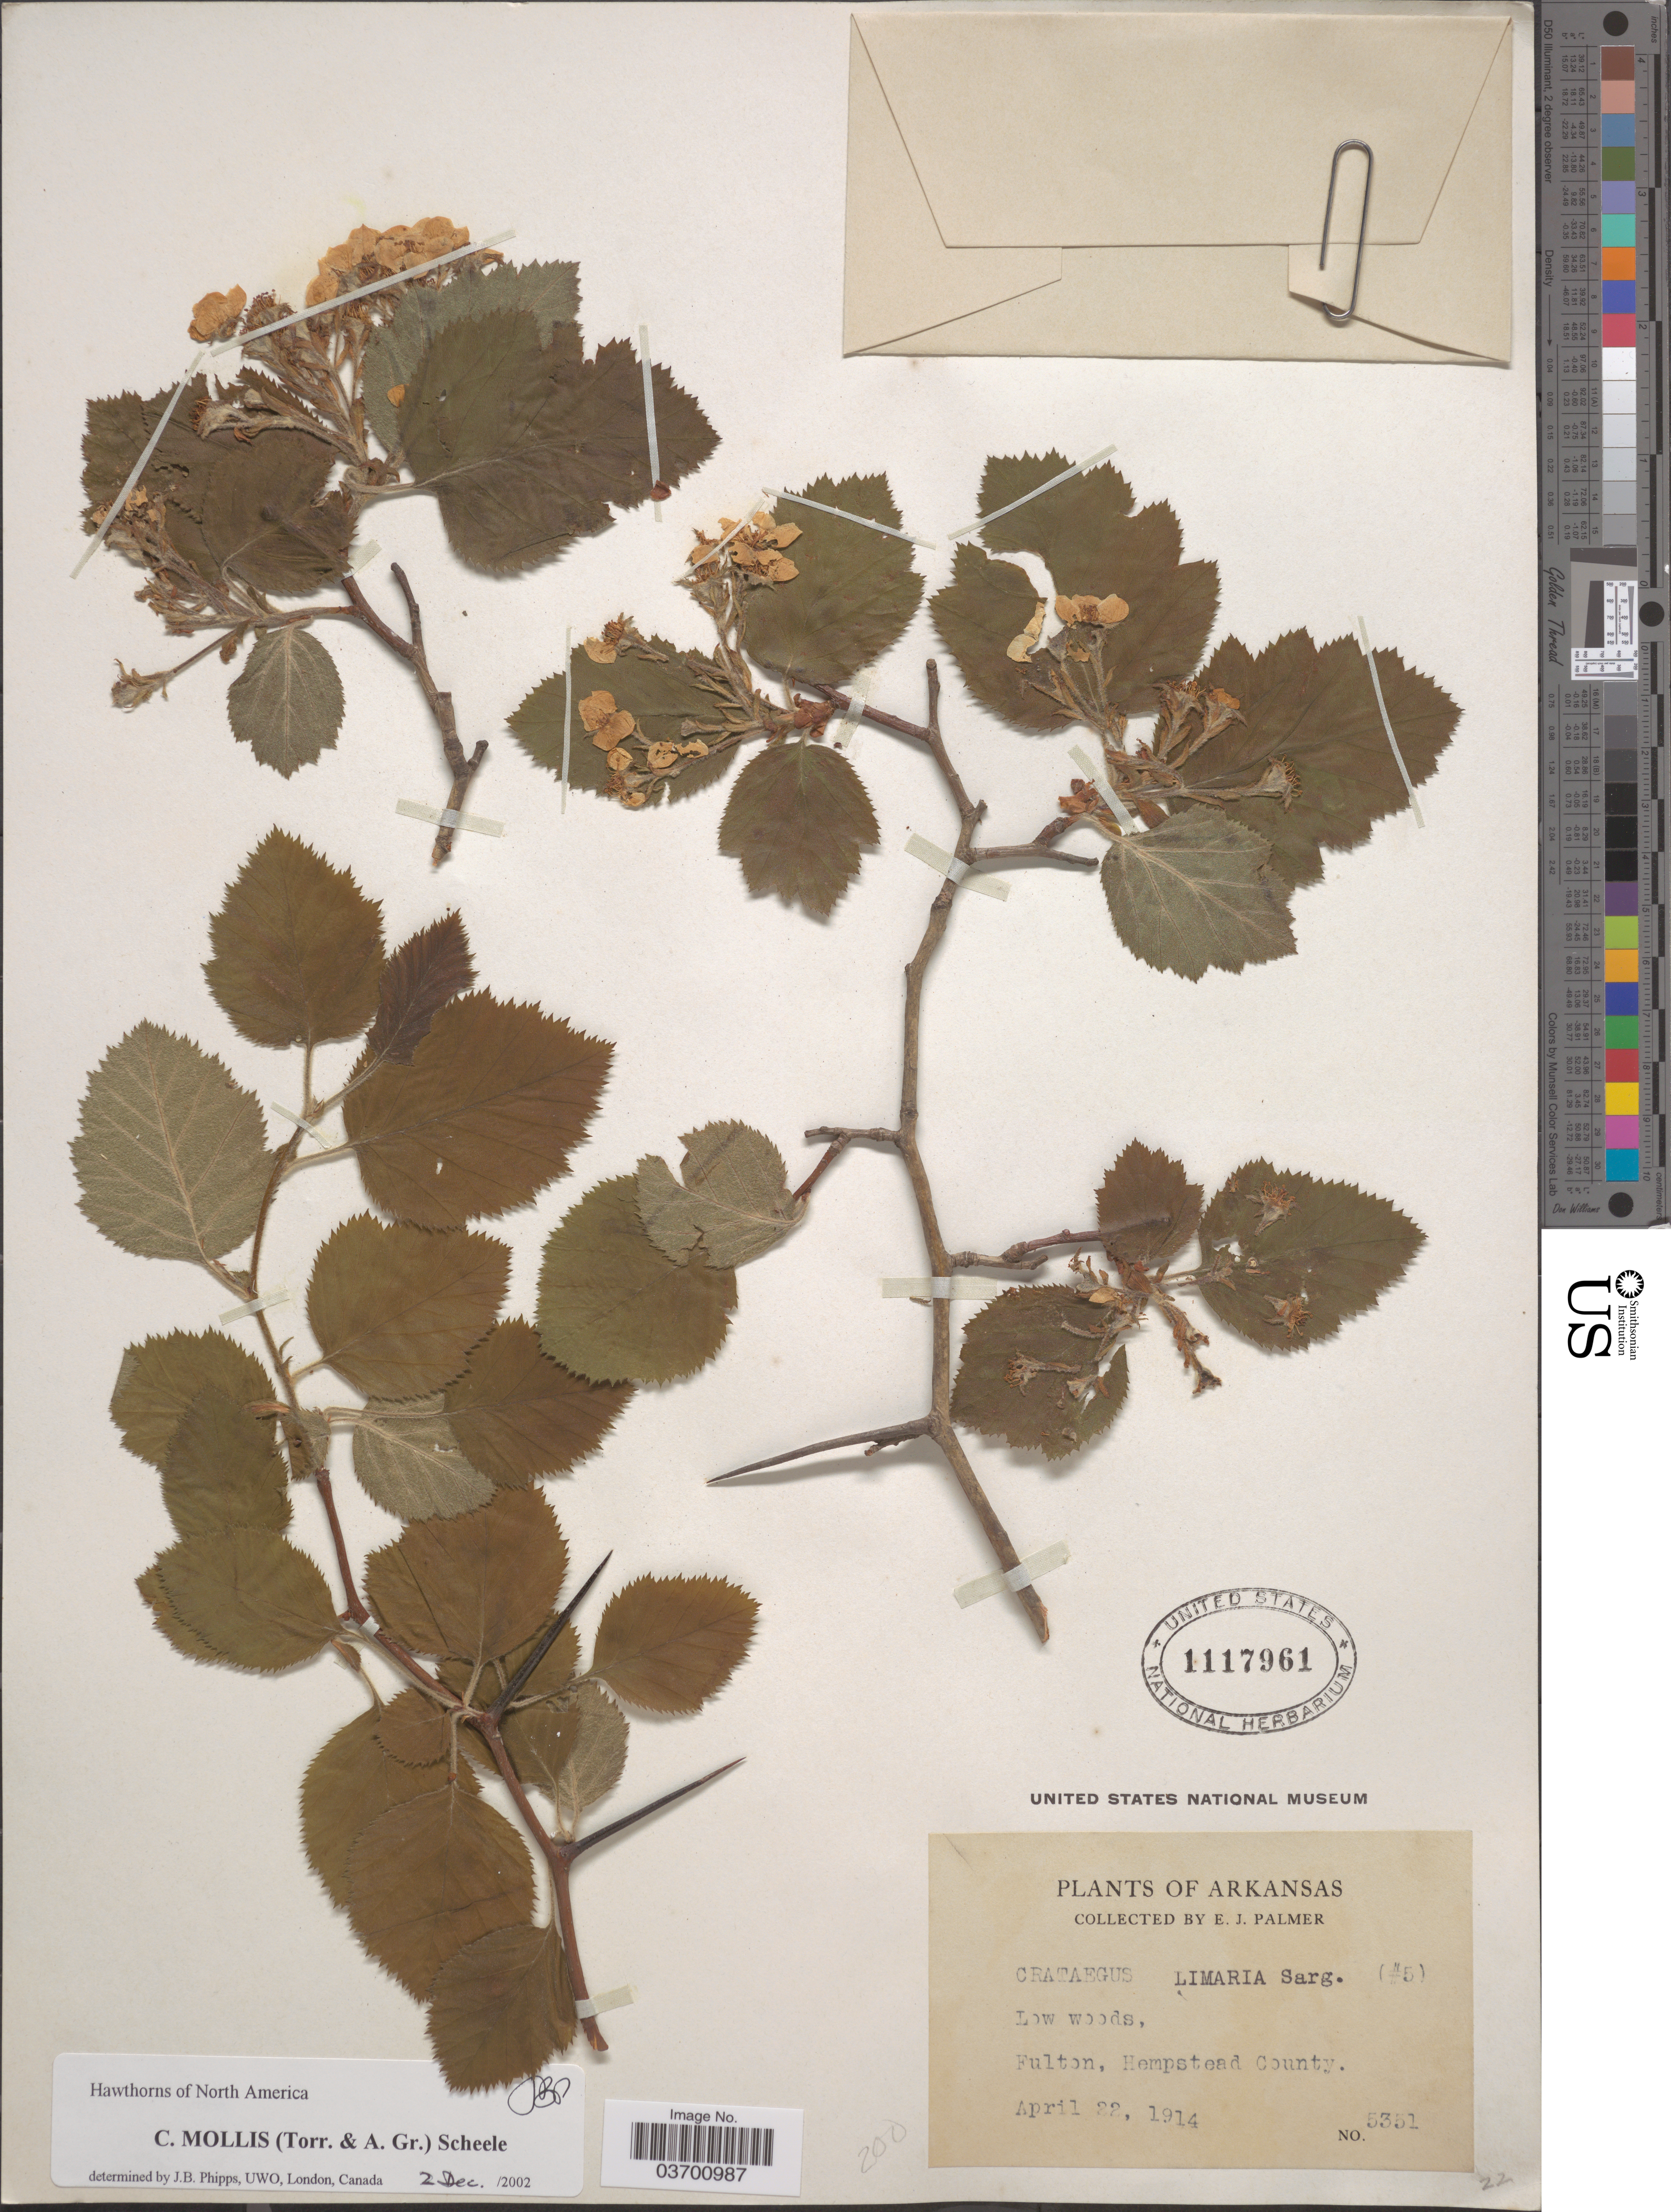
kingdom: Plantae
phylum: Tracheophyta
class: Magnoliopsida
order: Rosales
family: Rosaceae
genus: Crataegus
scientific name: Crataegus mollis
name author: (Torr. & A. Gray) Scheele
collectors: E. J. Palmer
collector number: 5351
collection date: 1914-04-22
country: United States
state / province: Arkansas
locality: Fulton, Hempstead County.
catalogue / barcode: US 1117961